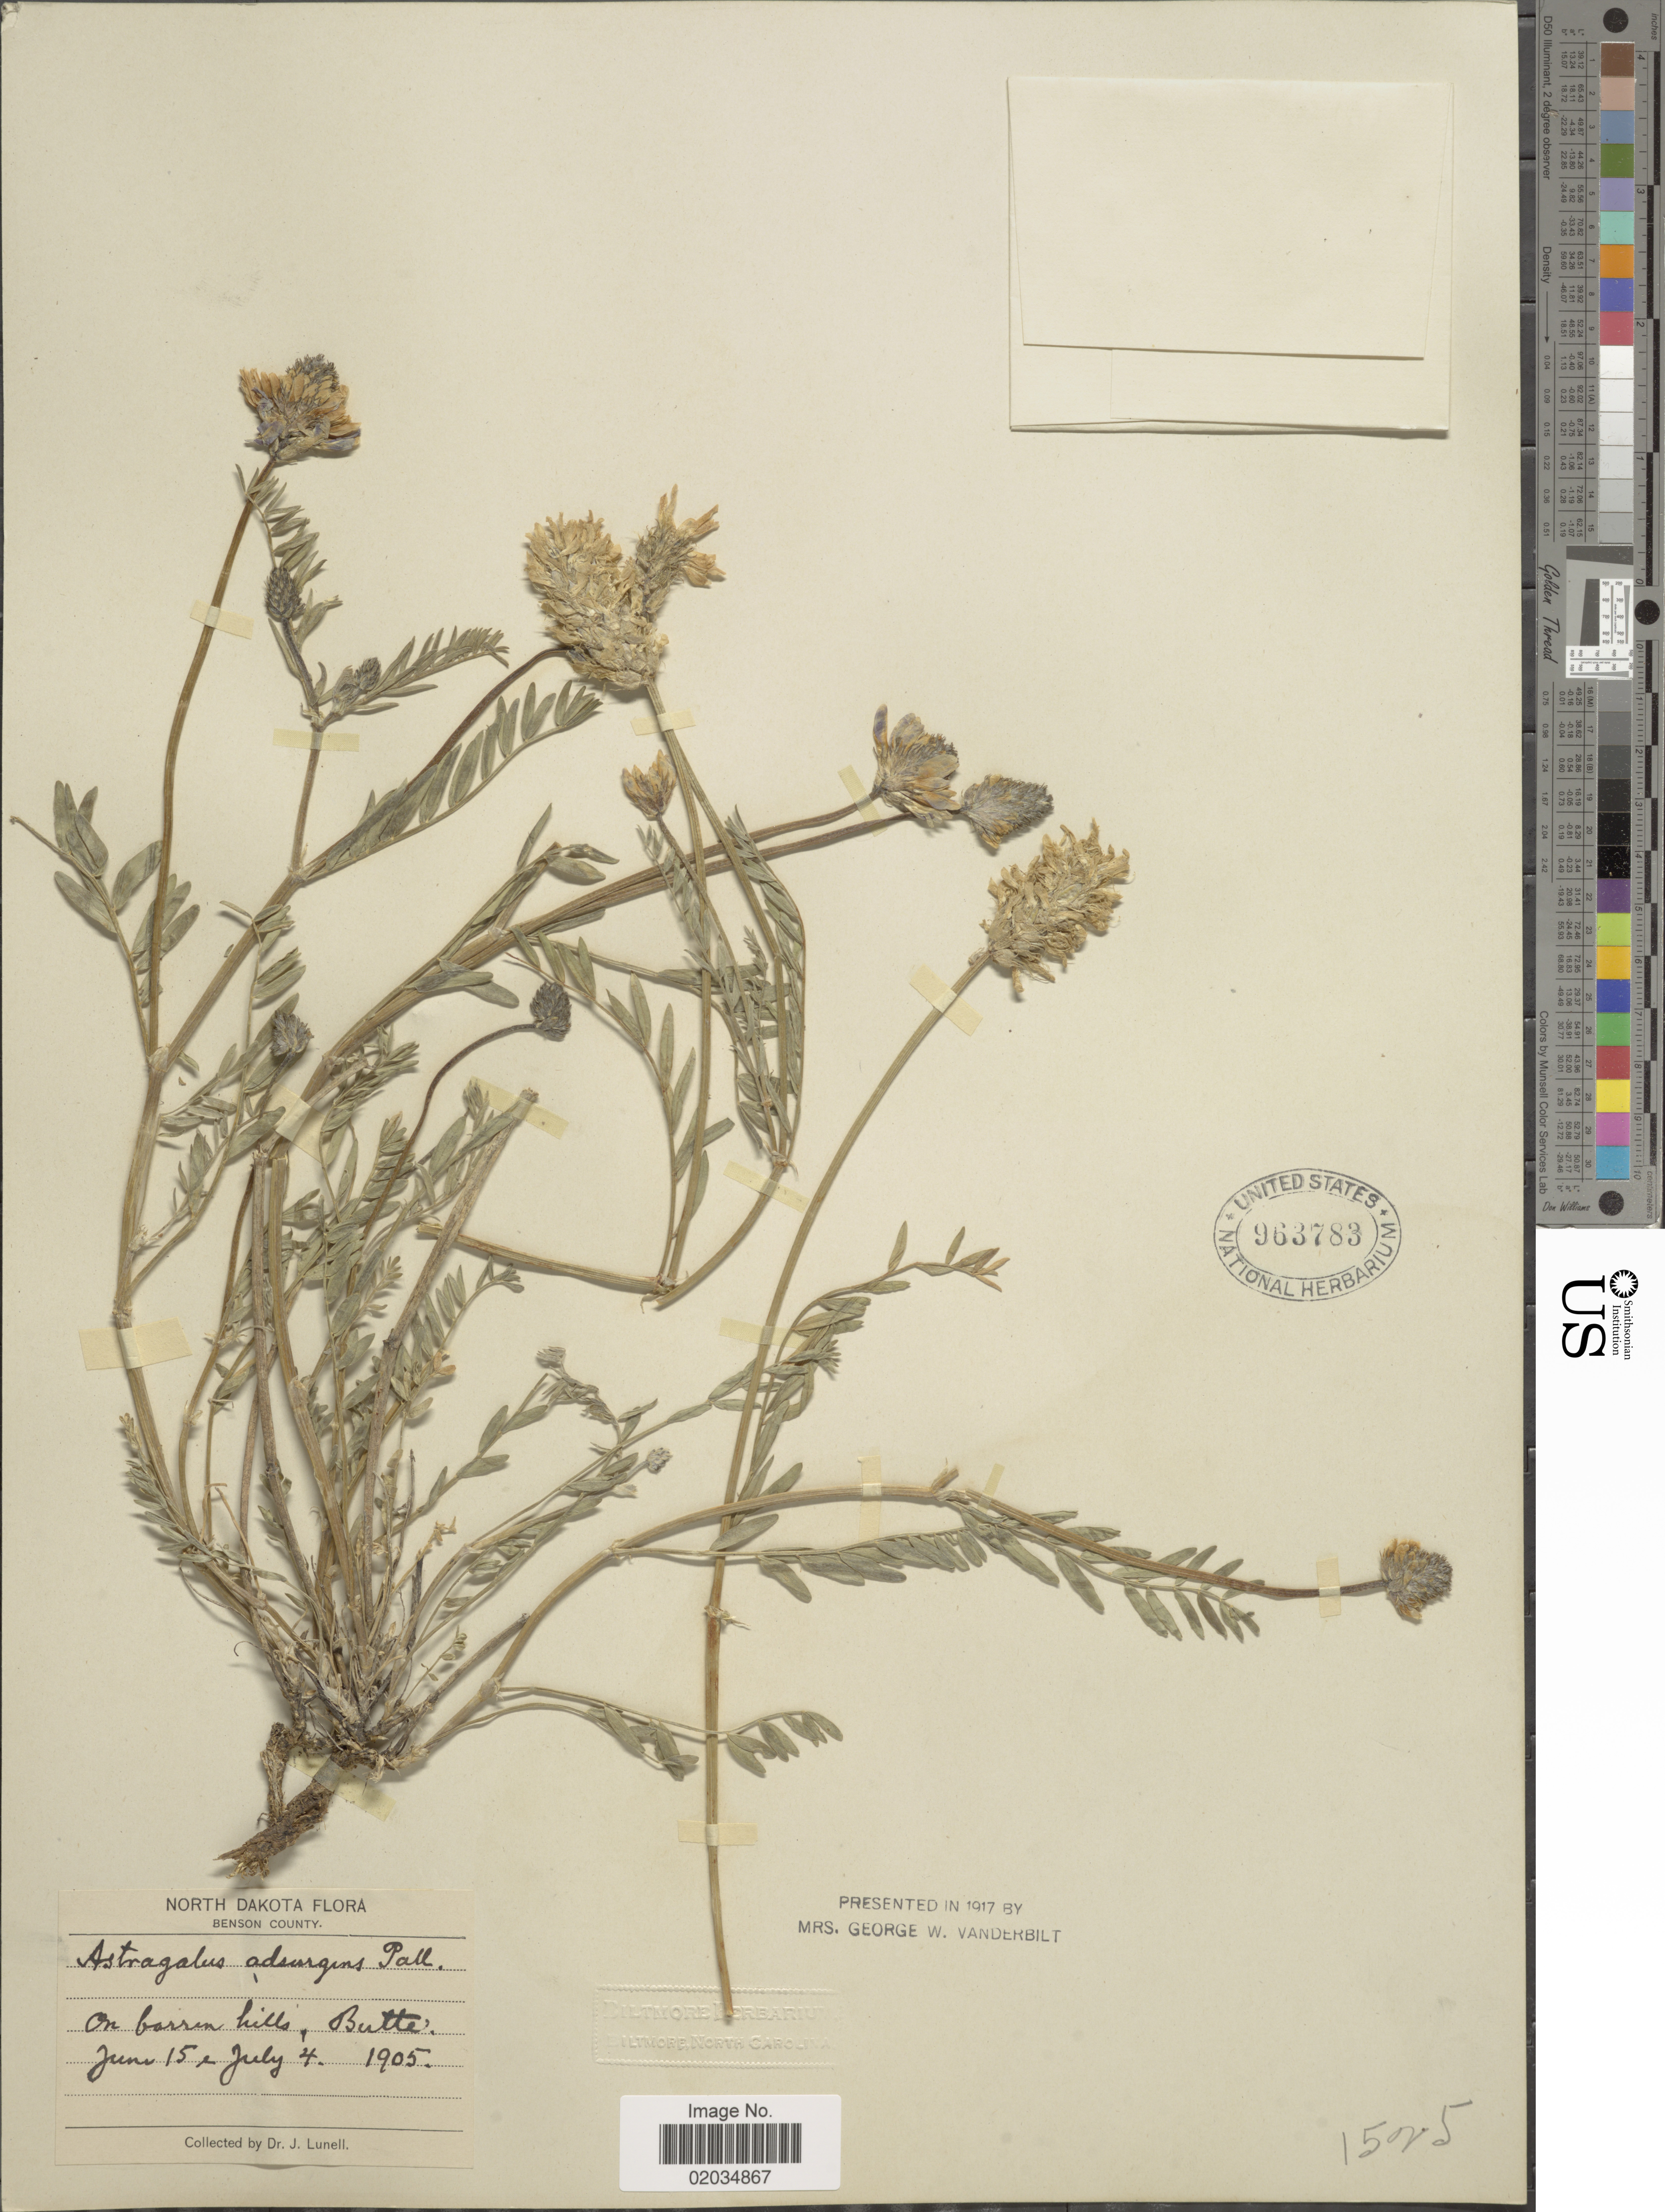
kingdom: Plantae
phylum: Tracheophyta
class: Magnoliopsida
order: Fabales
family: Fabaceae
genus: Astragalus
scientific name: Astragalus striatus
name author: Nutt.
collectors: J. Lunell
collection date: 1905-06-15/1905-07-04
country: United States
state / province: North Dakota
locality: Benson County. Butte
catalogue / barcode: US 963783